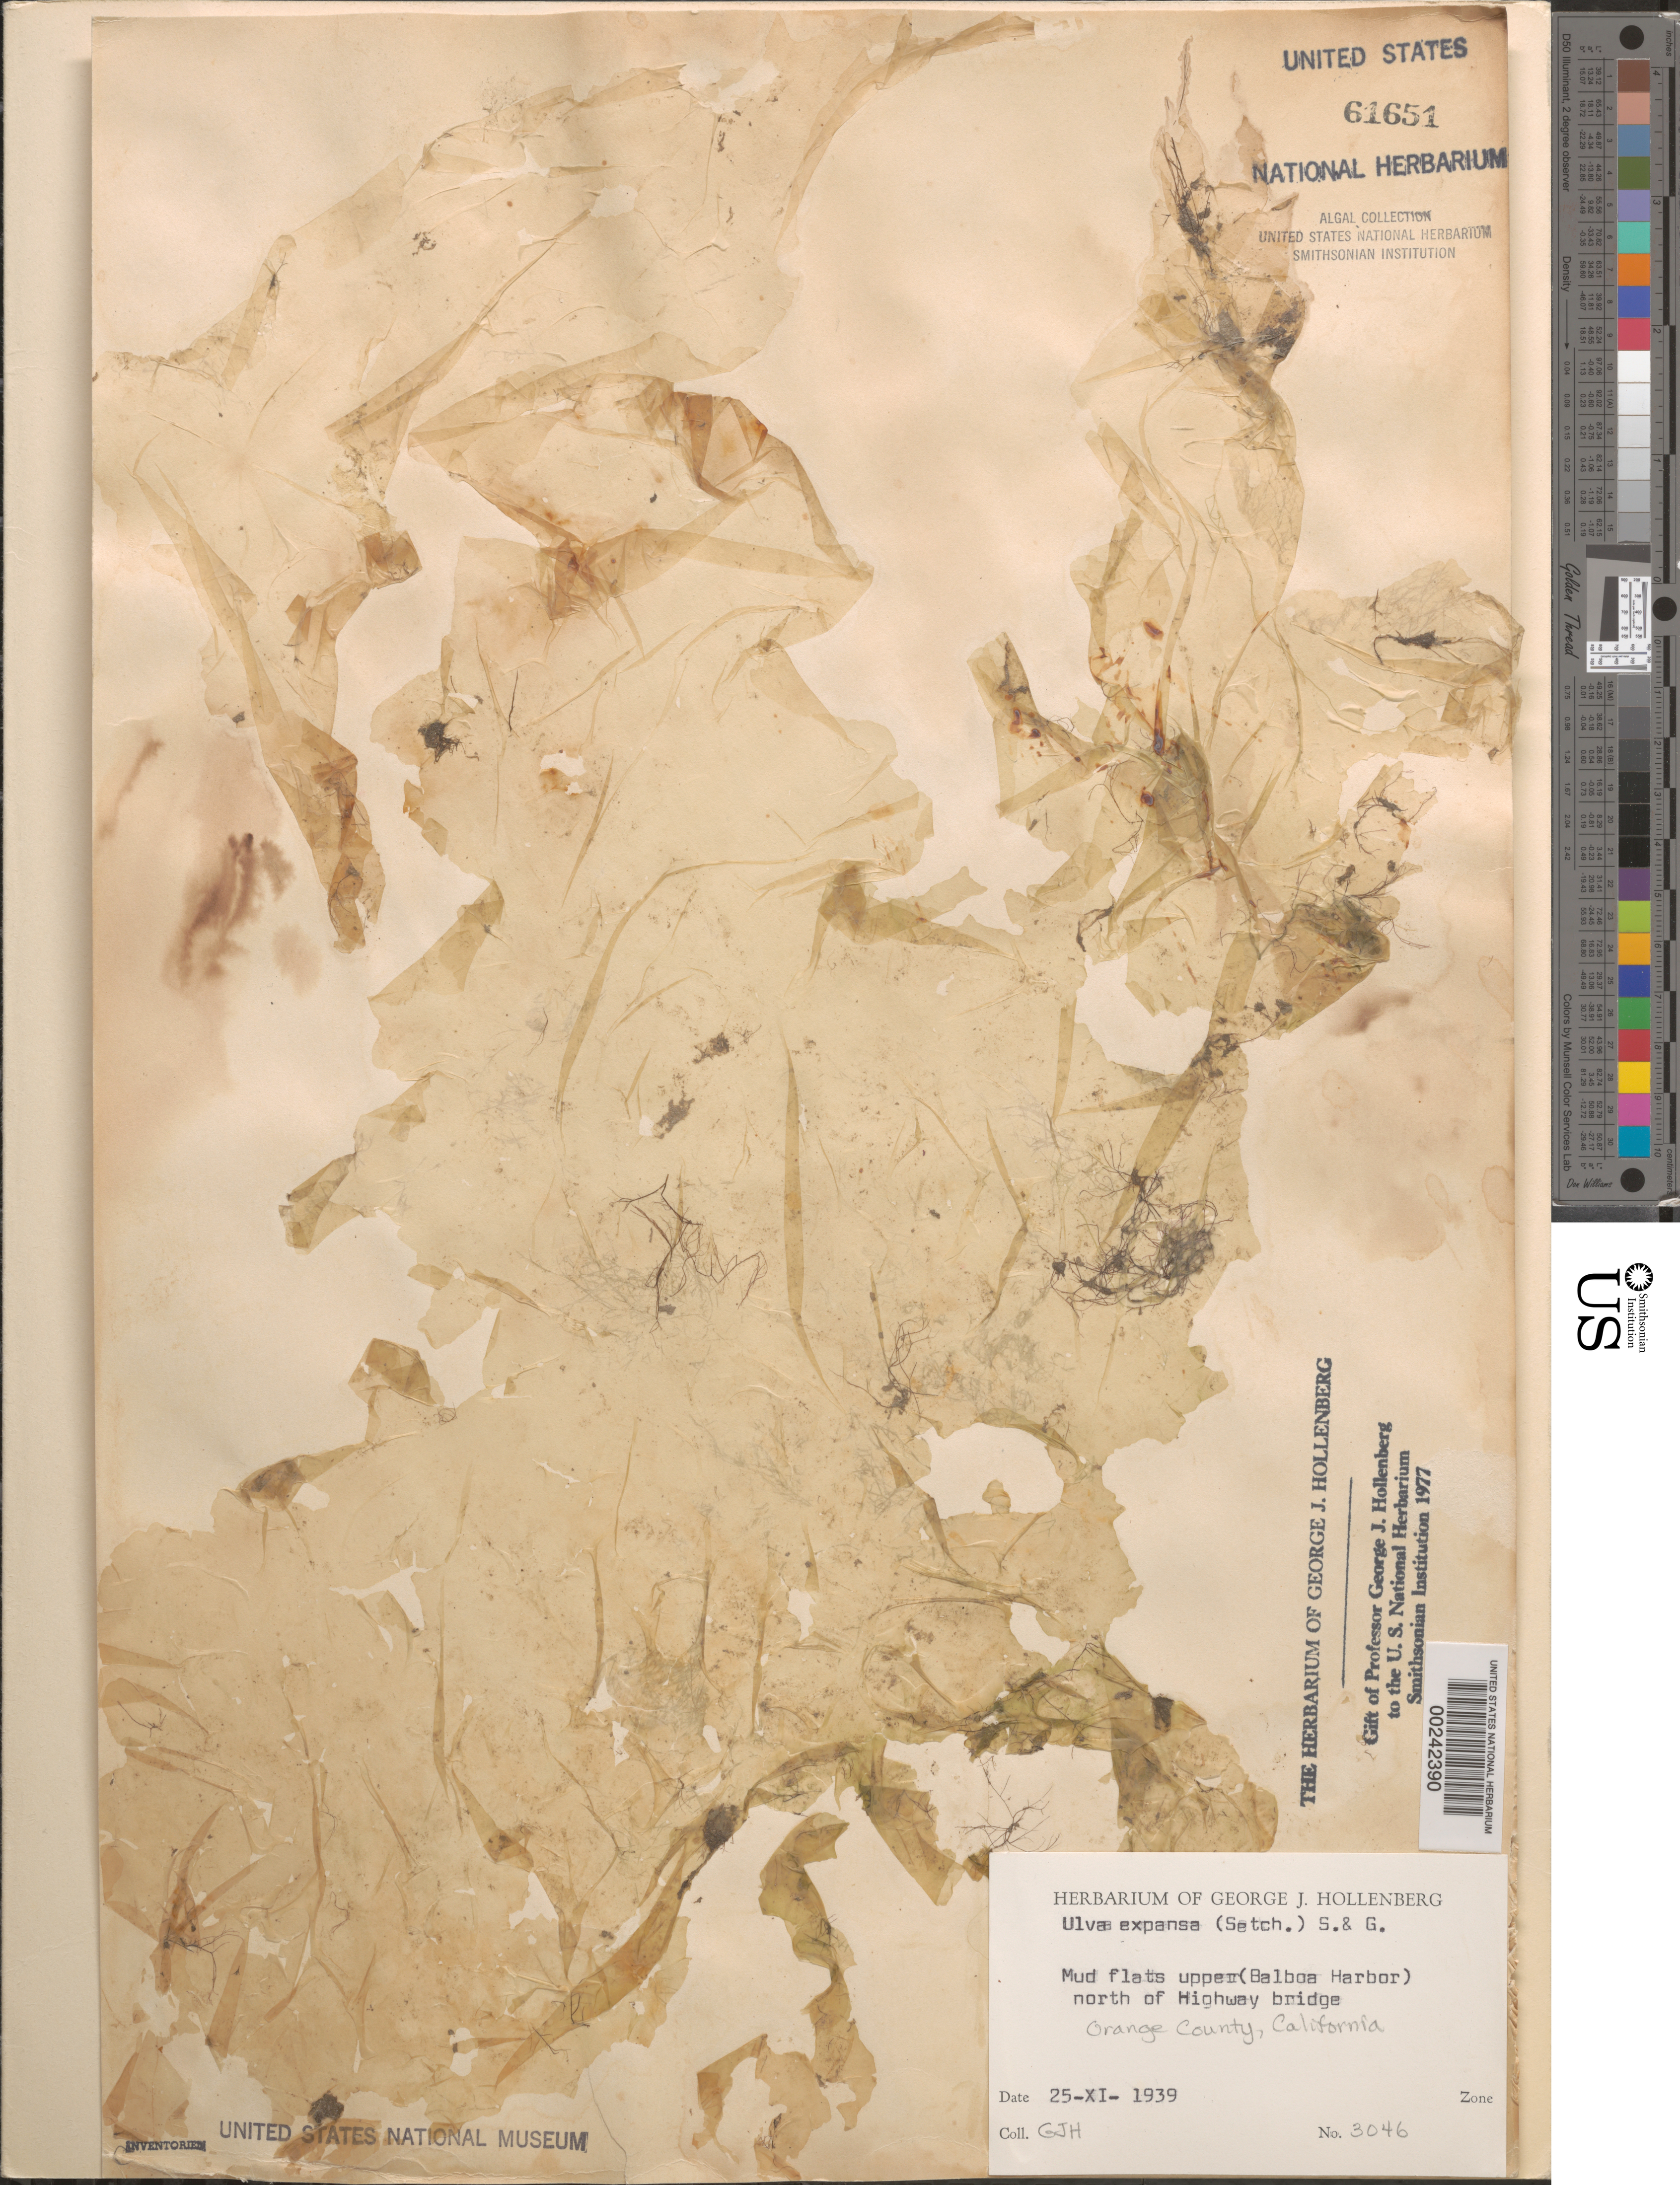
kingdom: Plantae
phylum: Chlorophyta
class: Ulvophyceae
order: Ulvales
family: Ulvaceae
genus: Ulva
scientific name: Ulva expansa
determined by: Hollenberg, George J.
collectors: G. Hollenberg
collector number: GJH 3046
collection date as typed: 25 Nov 1939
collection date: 1939-11-25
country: United States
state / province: California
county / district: Orange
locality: Upper Newport Harbor (upper Balboa Harbor)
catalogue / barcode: US 61651